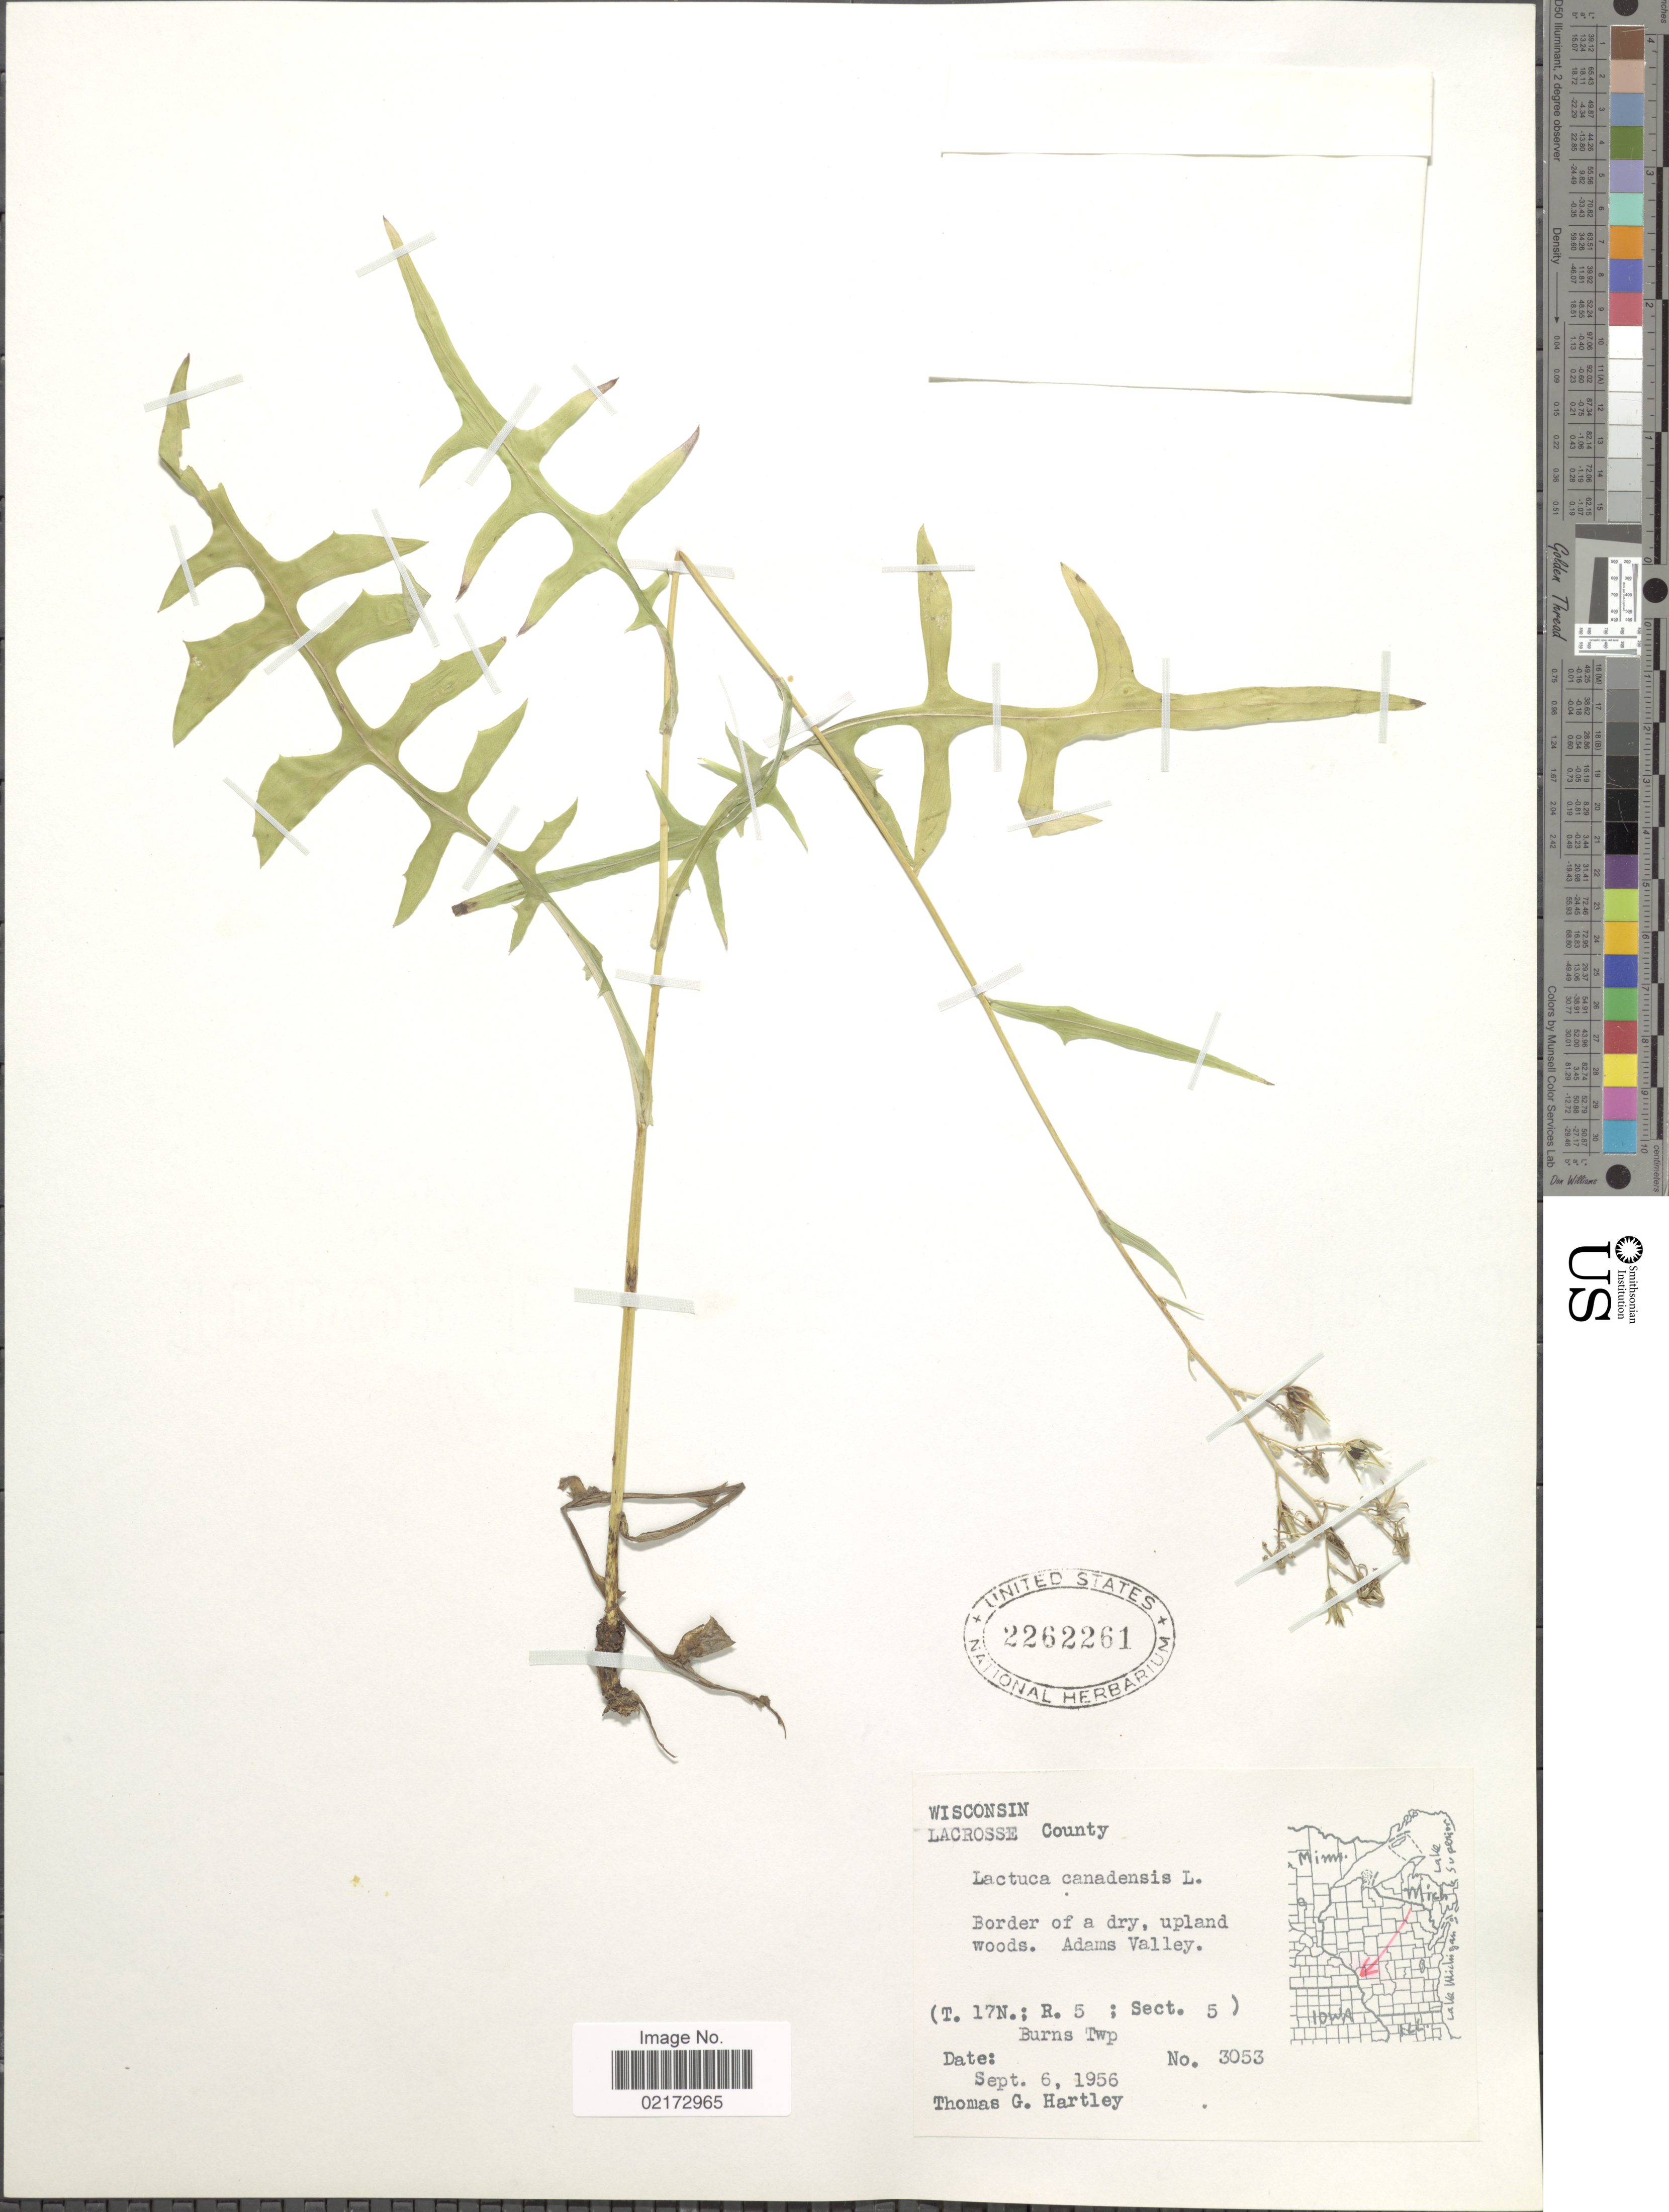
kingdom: Plantae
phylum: Tracheophyta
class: Magnoliopsida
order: Asterales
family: Asteraceae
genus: Lactuca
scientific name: Lactuca canadensis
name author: L.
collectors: T. G. Hartley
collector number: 3053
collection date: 1956-09-06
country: United States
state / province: Wisconsin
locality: Lacrosse County, Adams Valley (T17N, R5, Sect 5) Burns Twp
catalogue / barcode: US 2262261